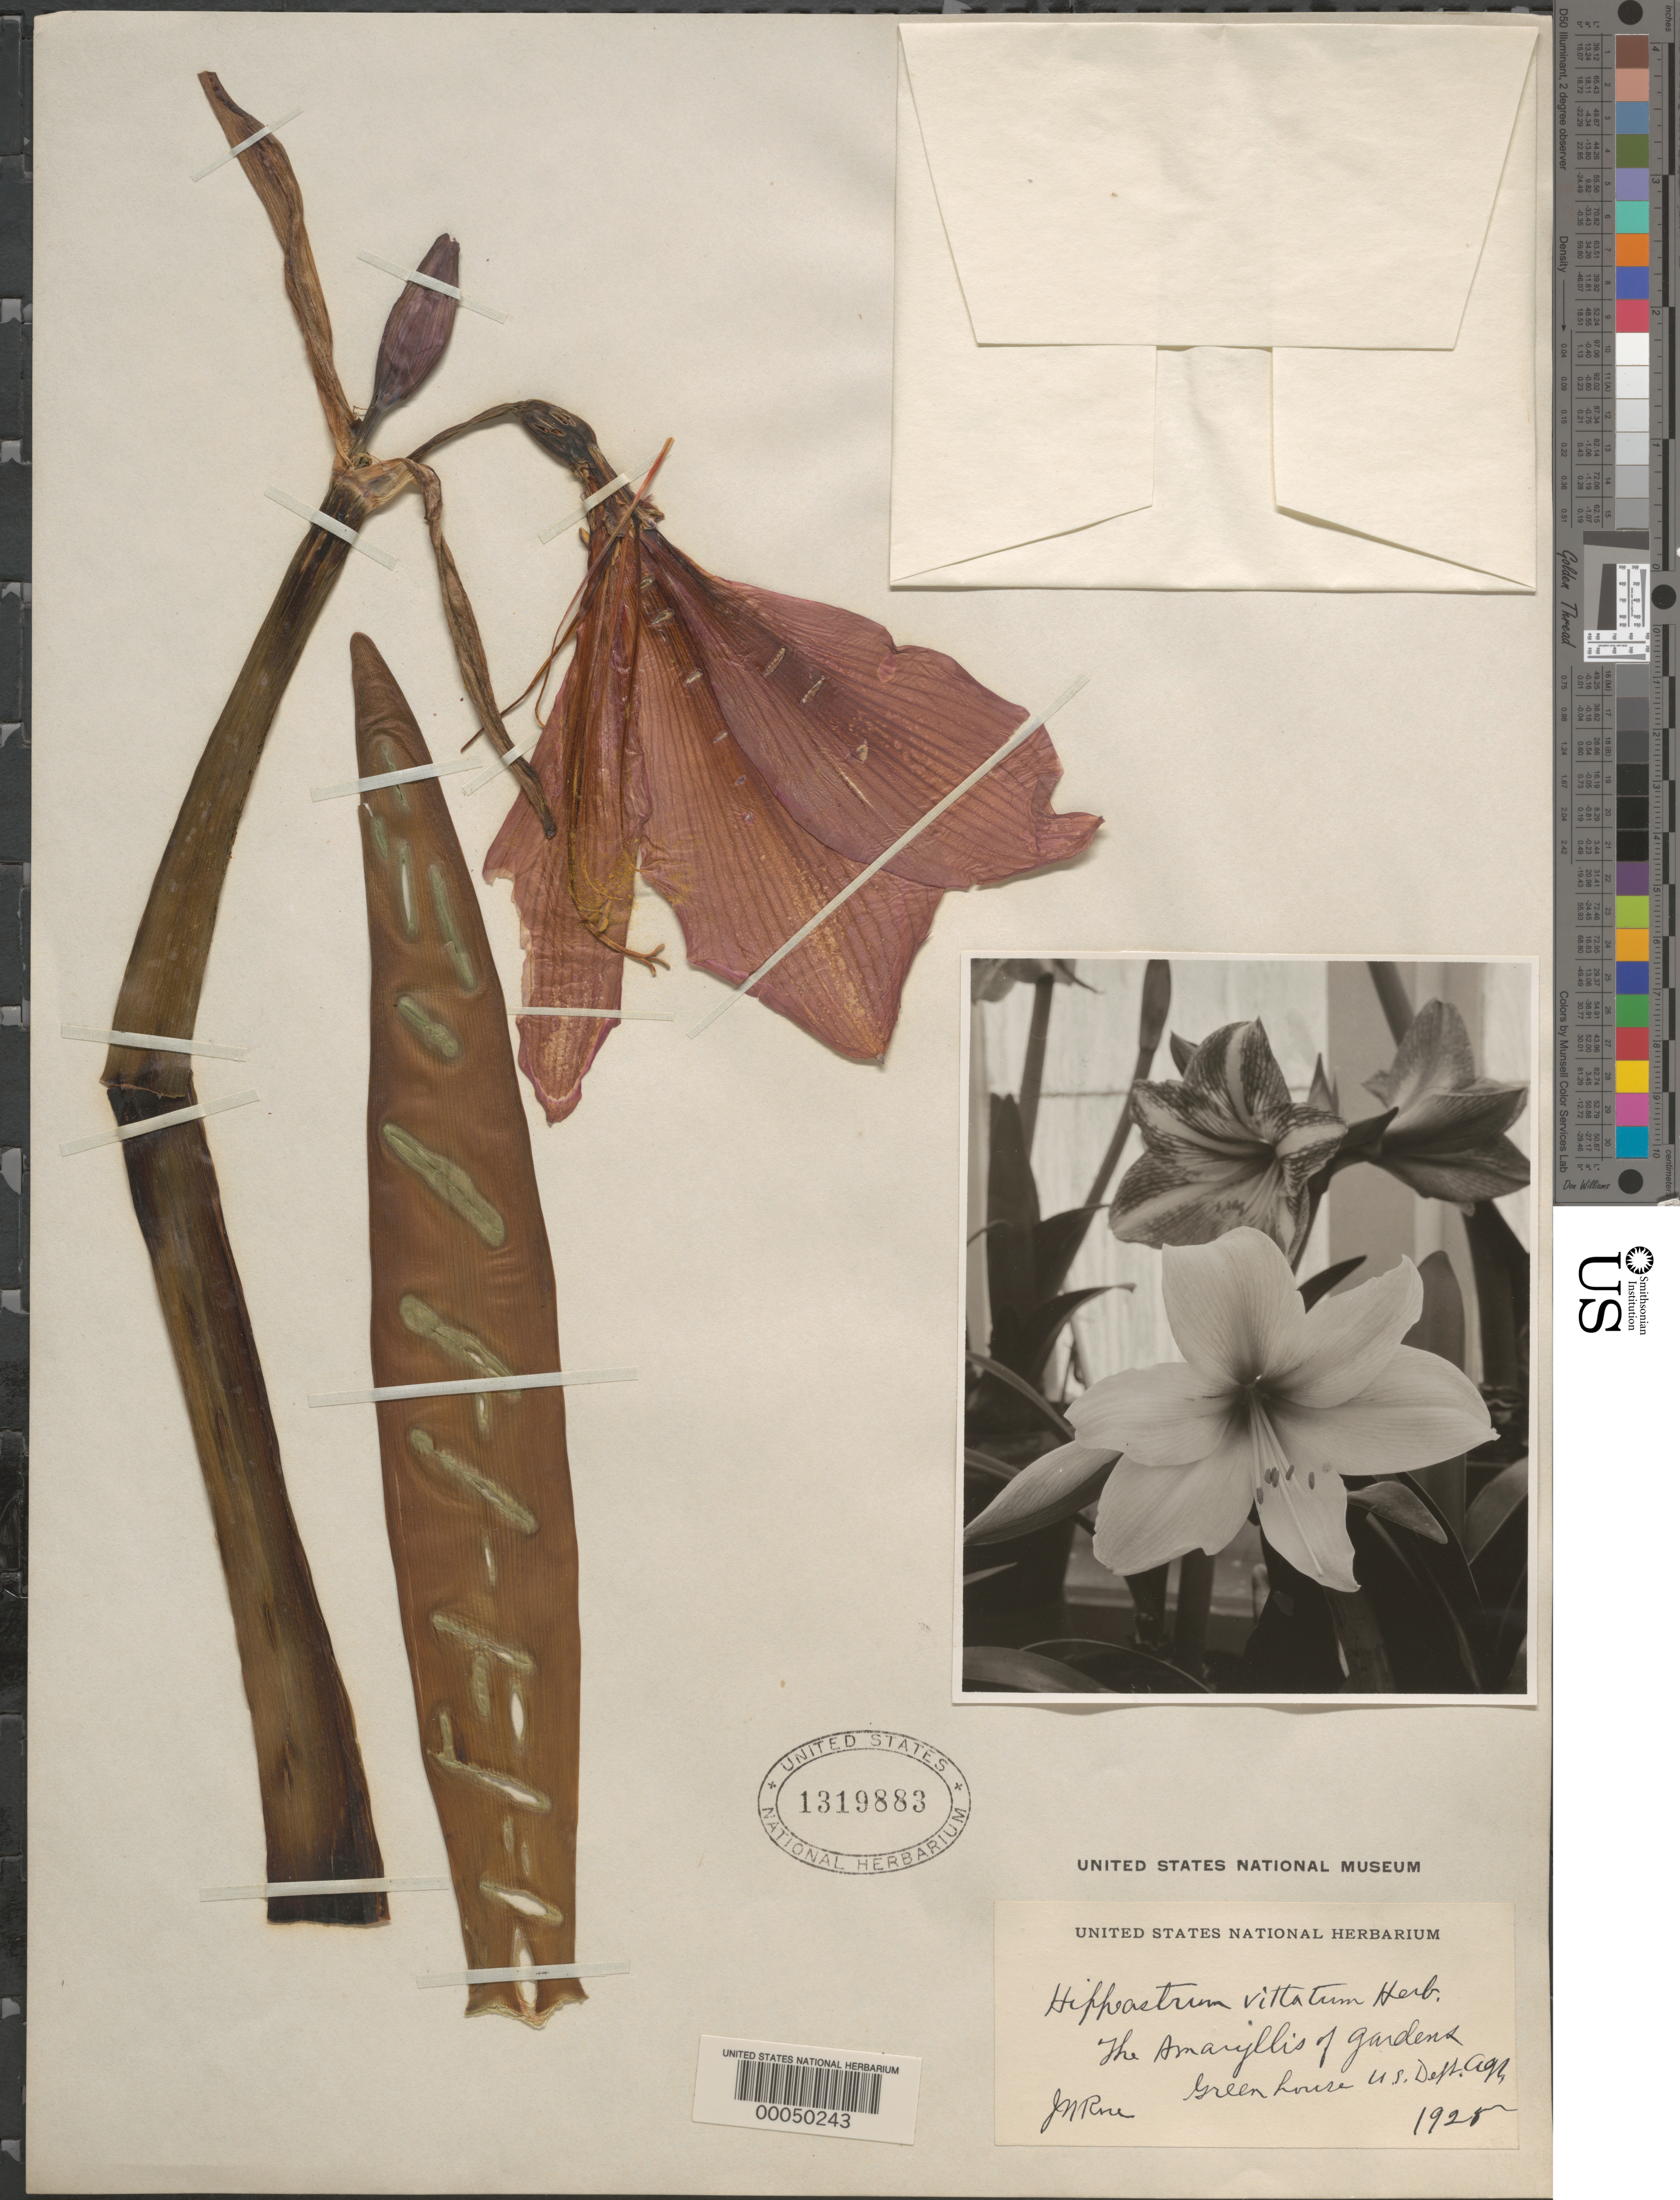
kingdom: Plantae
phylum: Tracheophyta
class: Liliopsida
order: Asparagales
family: Amaryllidaceae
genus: Hippeastrum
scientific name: Hippeastrum vittatum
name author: (L'Hér.) Herb.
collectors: J. N. Rose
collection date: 1928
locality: The Amaryllis of gardens. Green house U.S. Dept. Agr.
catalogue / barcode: US 1319883